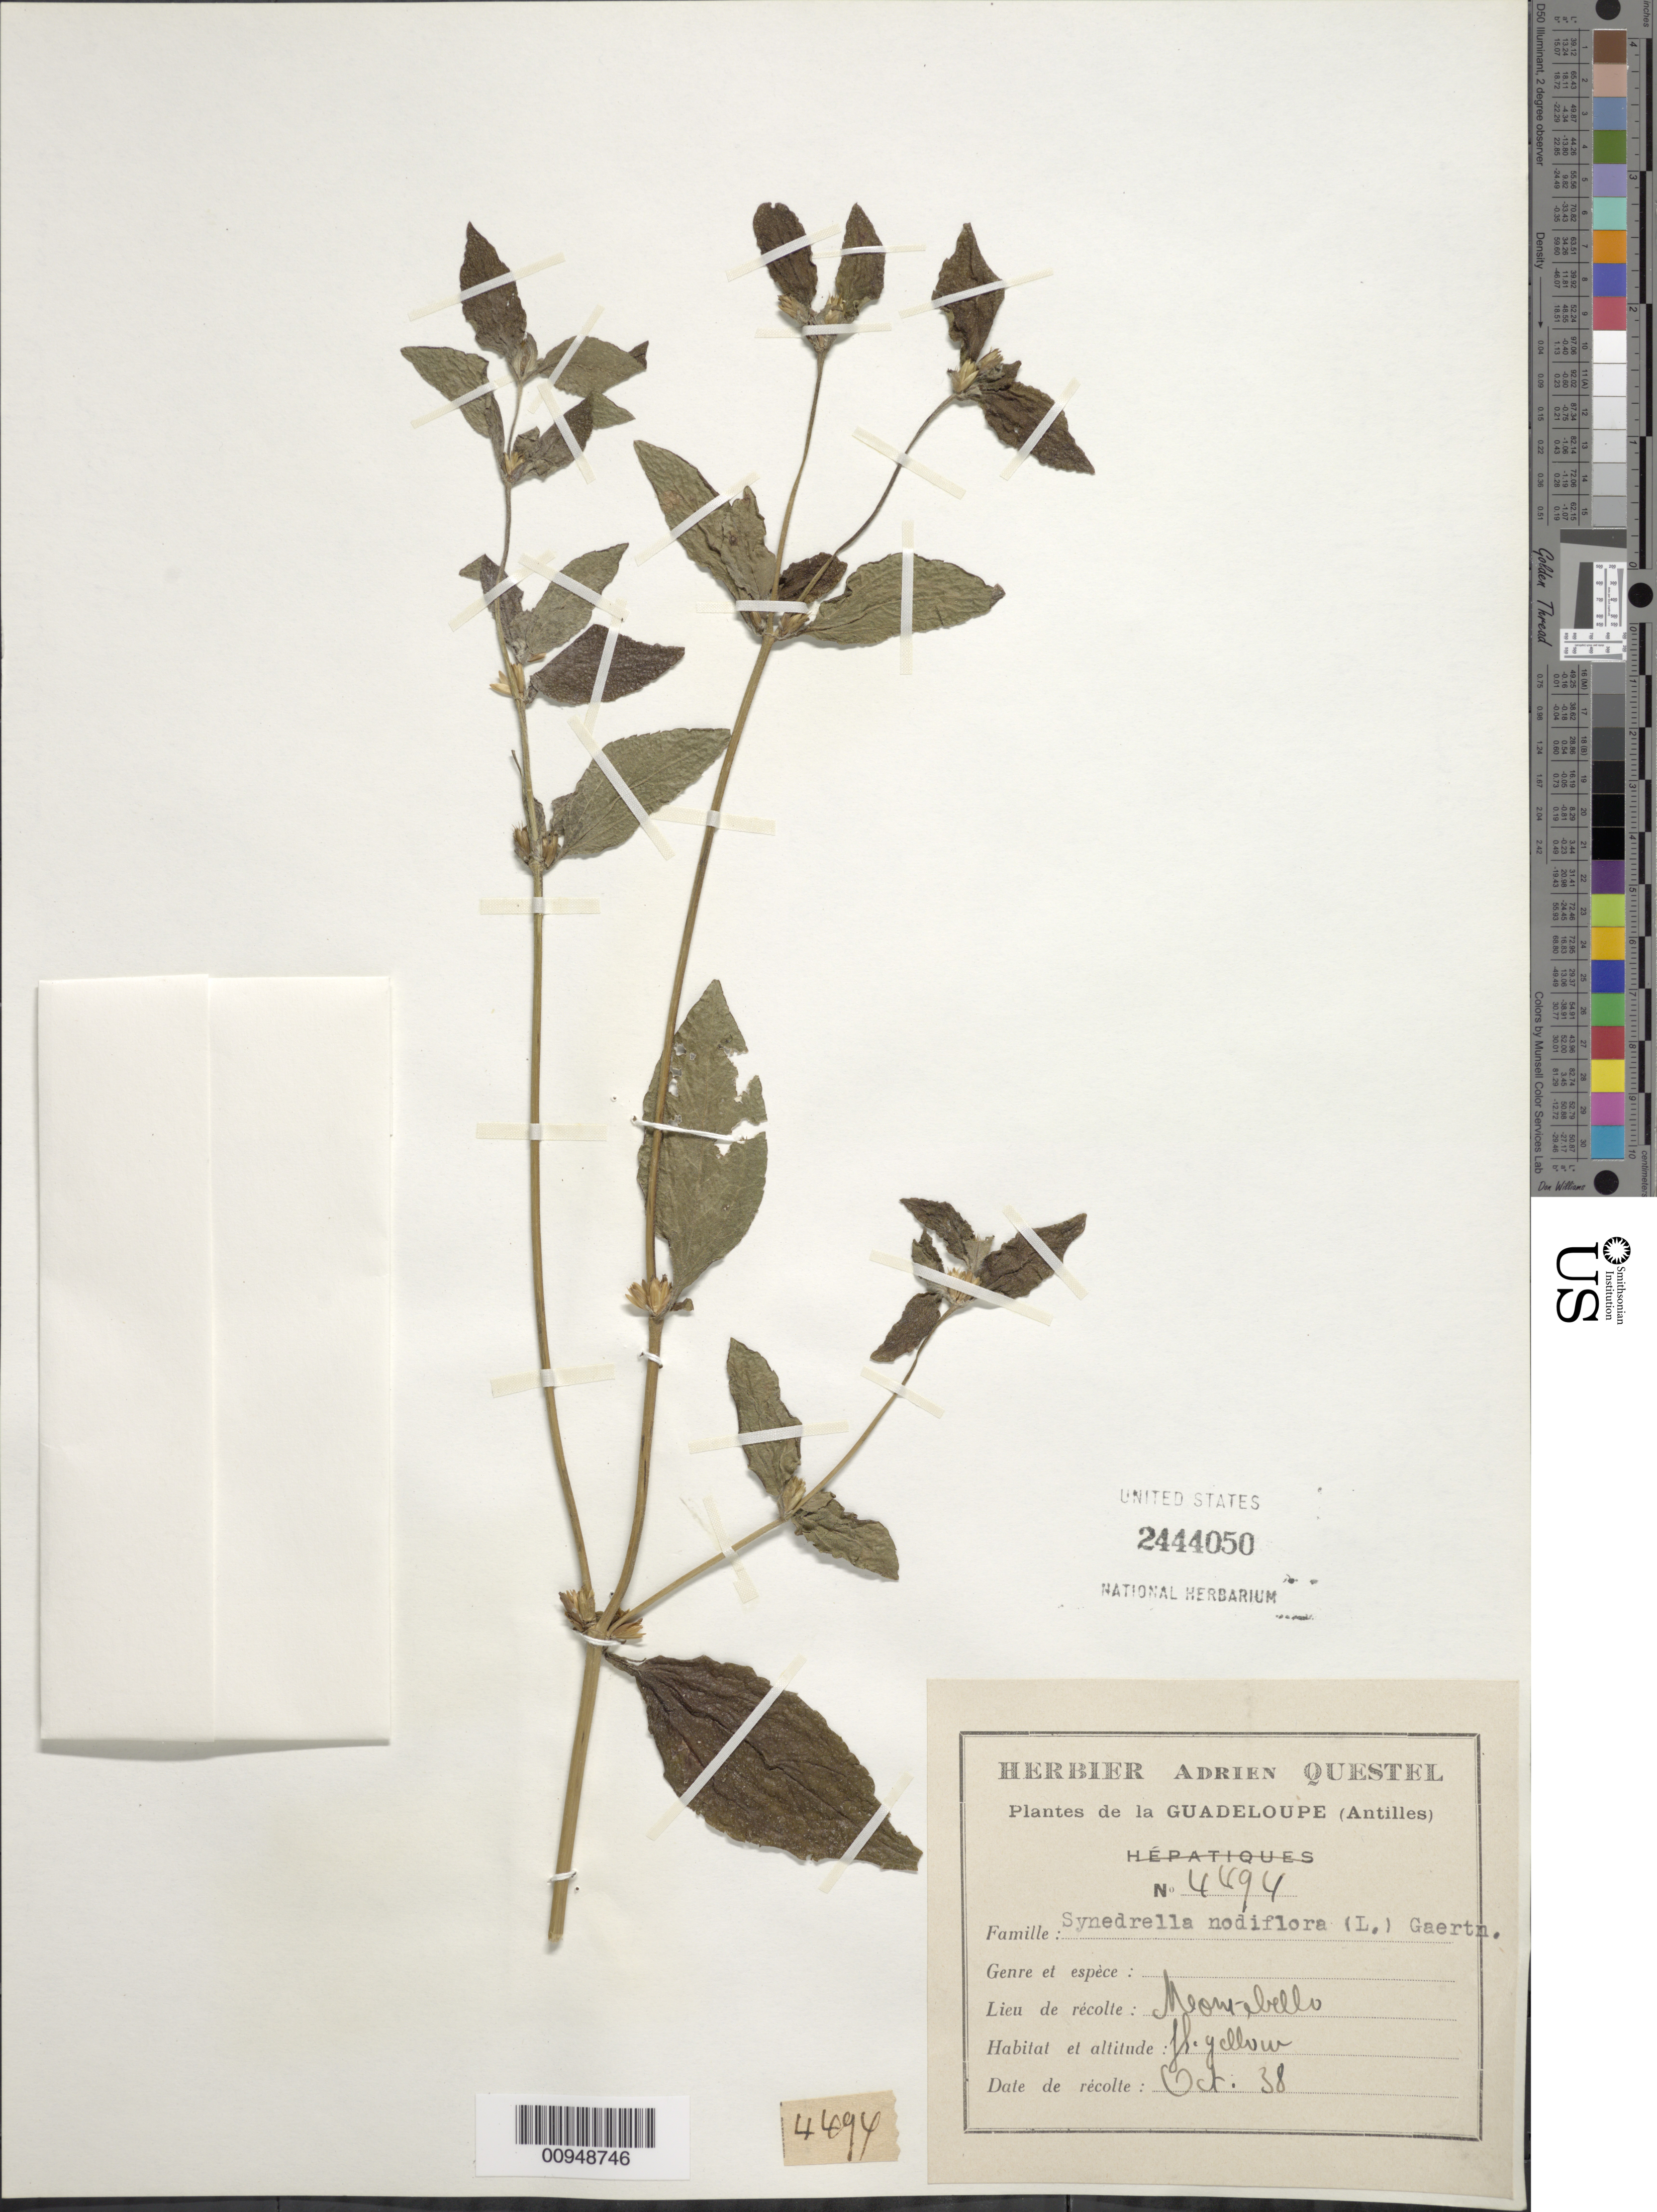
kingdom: Plantae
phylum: Tracheophyta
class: Magnoliopsida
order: Asterales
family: Asteraceae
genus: Synedrella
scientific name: Synedrella nodiflora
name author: (L.) Gaertn.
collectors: A. Questel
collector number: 4494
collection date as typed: Oct 1938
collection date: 1938-10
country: Guadeloupe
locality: Morne Bello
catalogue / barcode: US 2444050